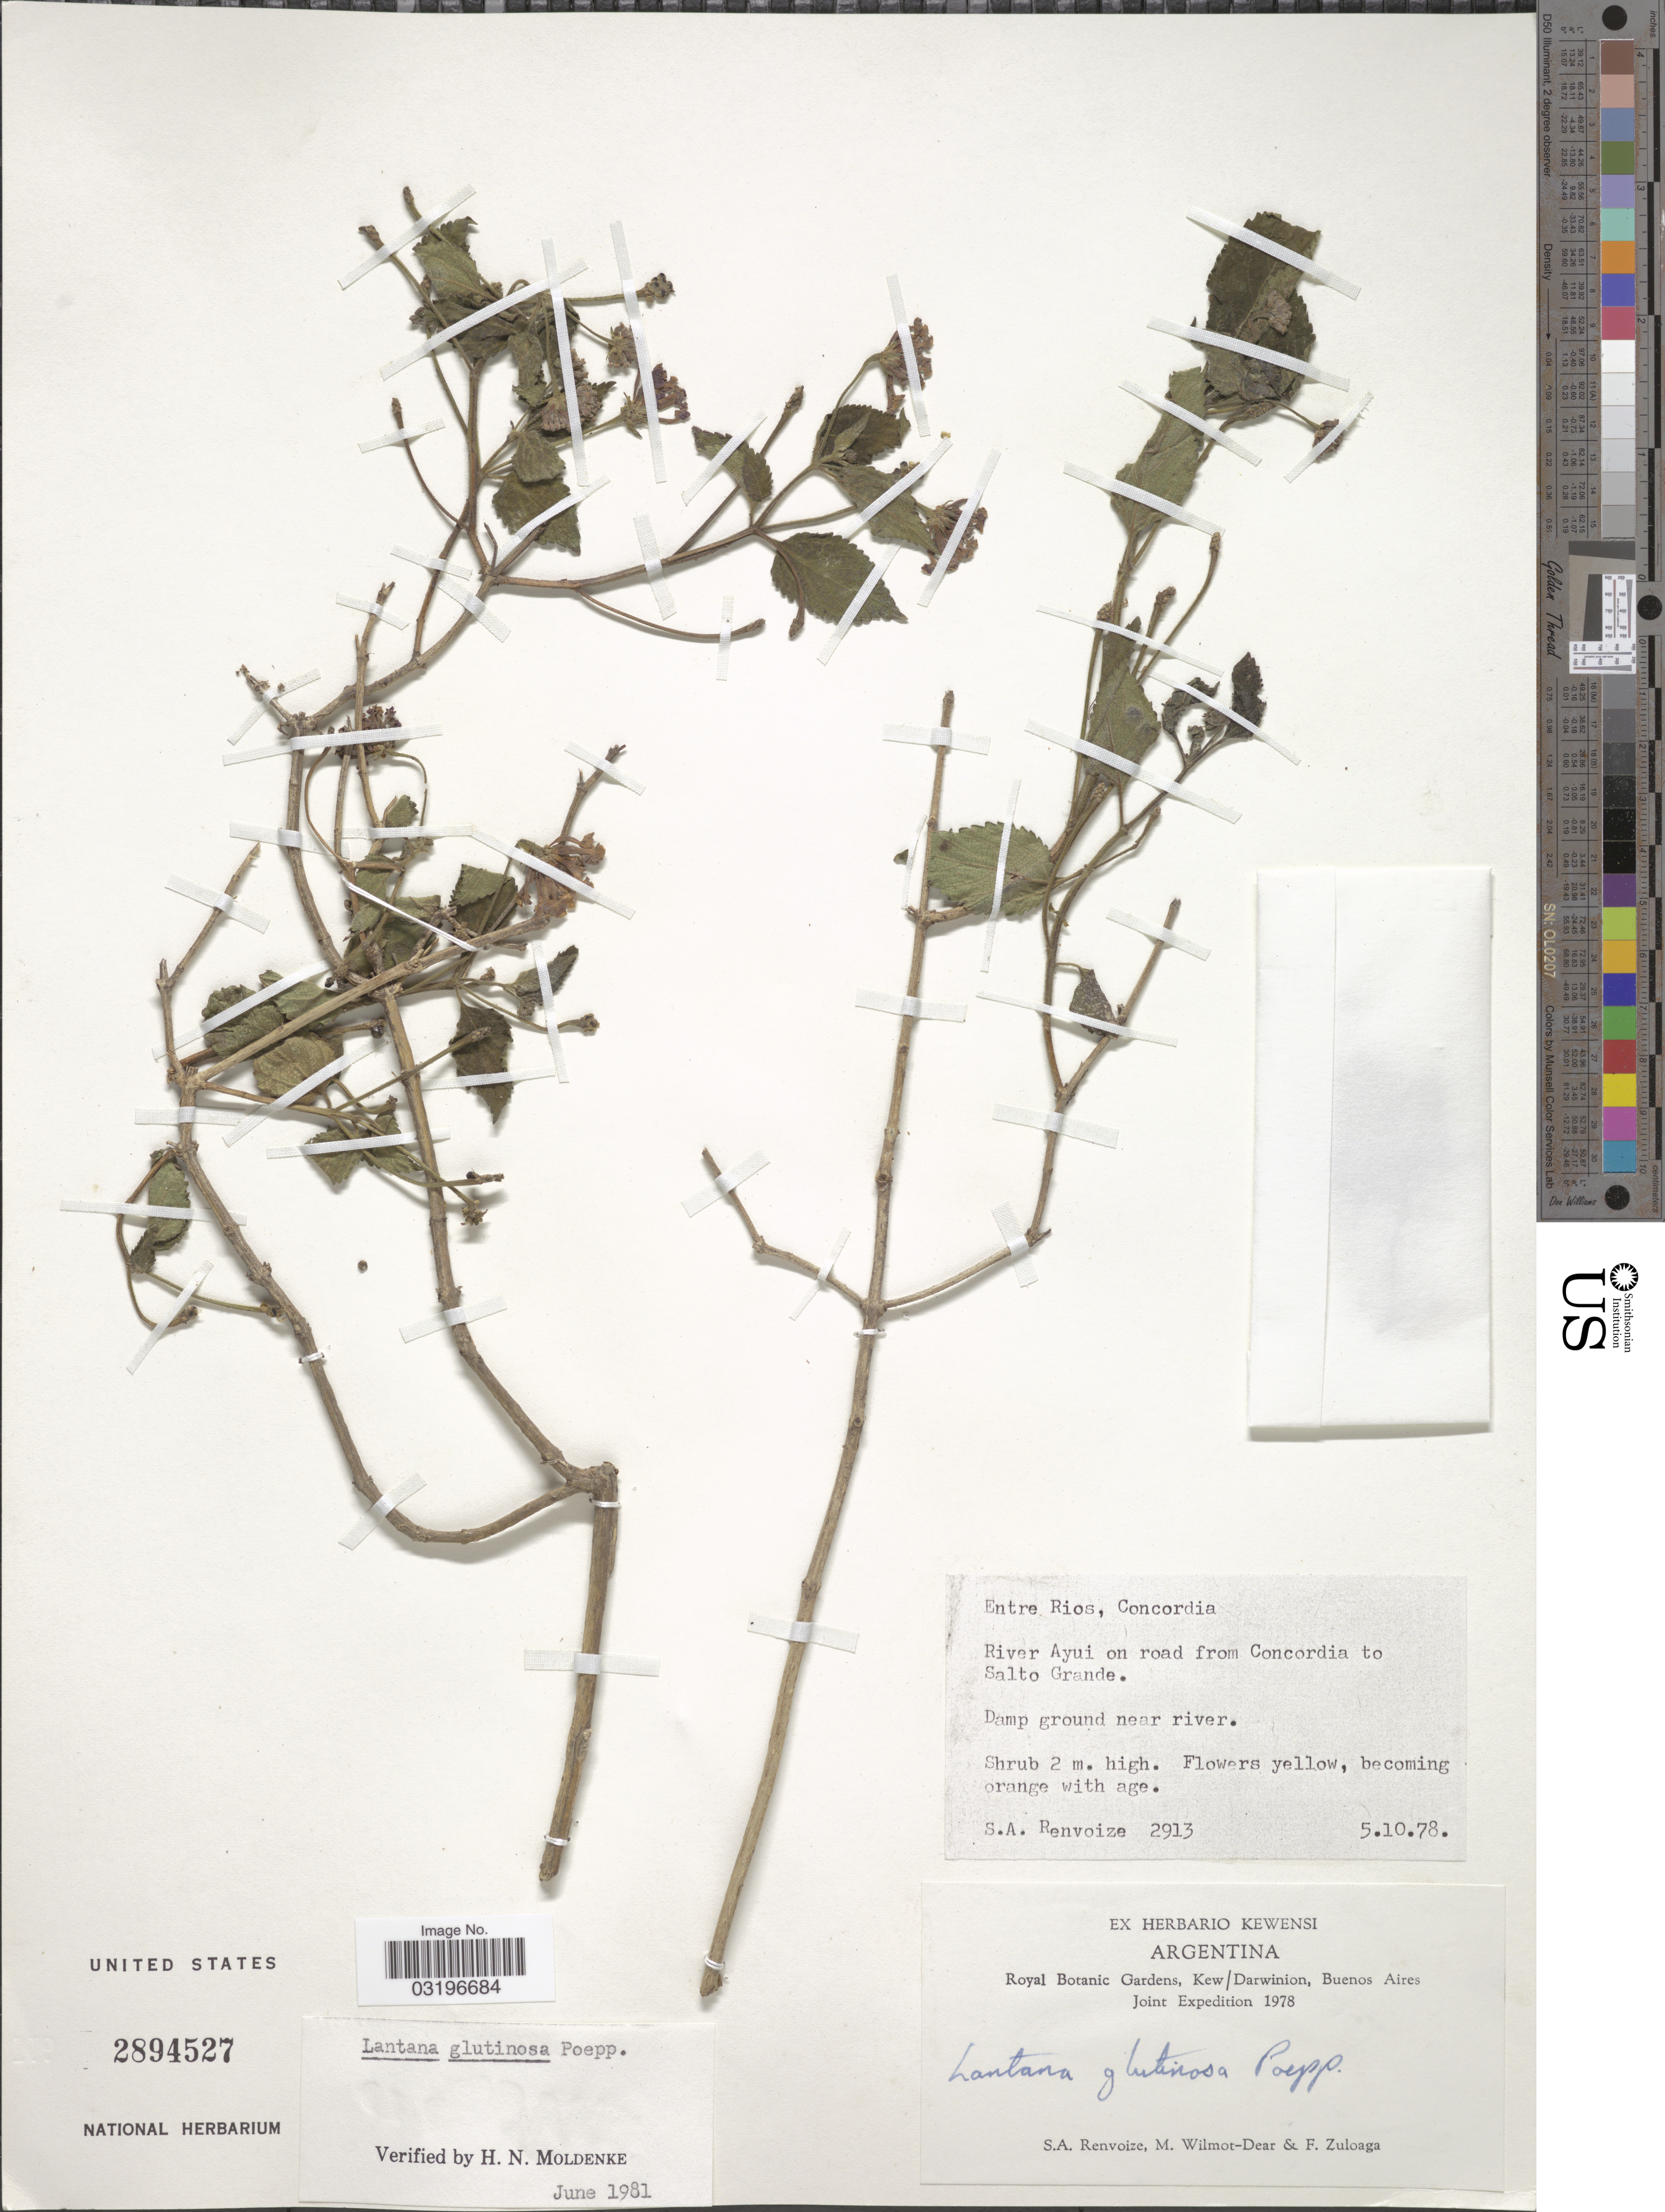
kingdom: Plantae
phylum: Tracheophyta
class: Magnoliopsida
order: Lamiales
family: Verbenaceae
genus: Lantana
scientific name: Lantana glutinosa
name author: Poepp.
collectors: S. A. Renvoize, M. Wilmot-Dear & F. Zuloaga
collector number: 2913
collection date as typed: Transcribed d/m/y: 5/10/78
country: Argentina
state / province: Entre Rios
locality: Concordia. River Ayui on road Concordia to Salto Grande. Damp ground near river. Buenos Aires [unsure placement].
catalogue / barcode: US 2894527